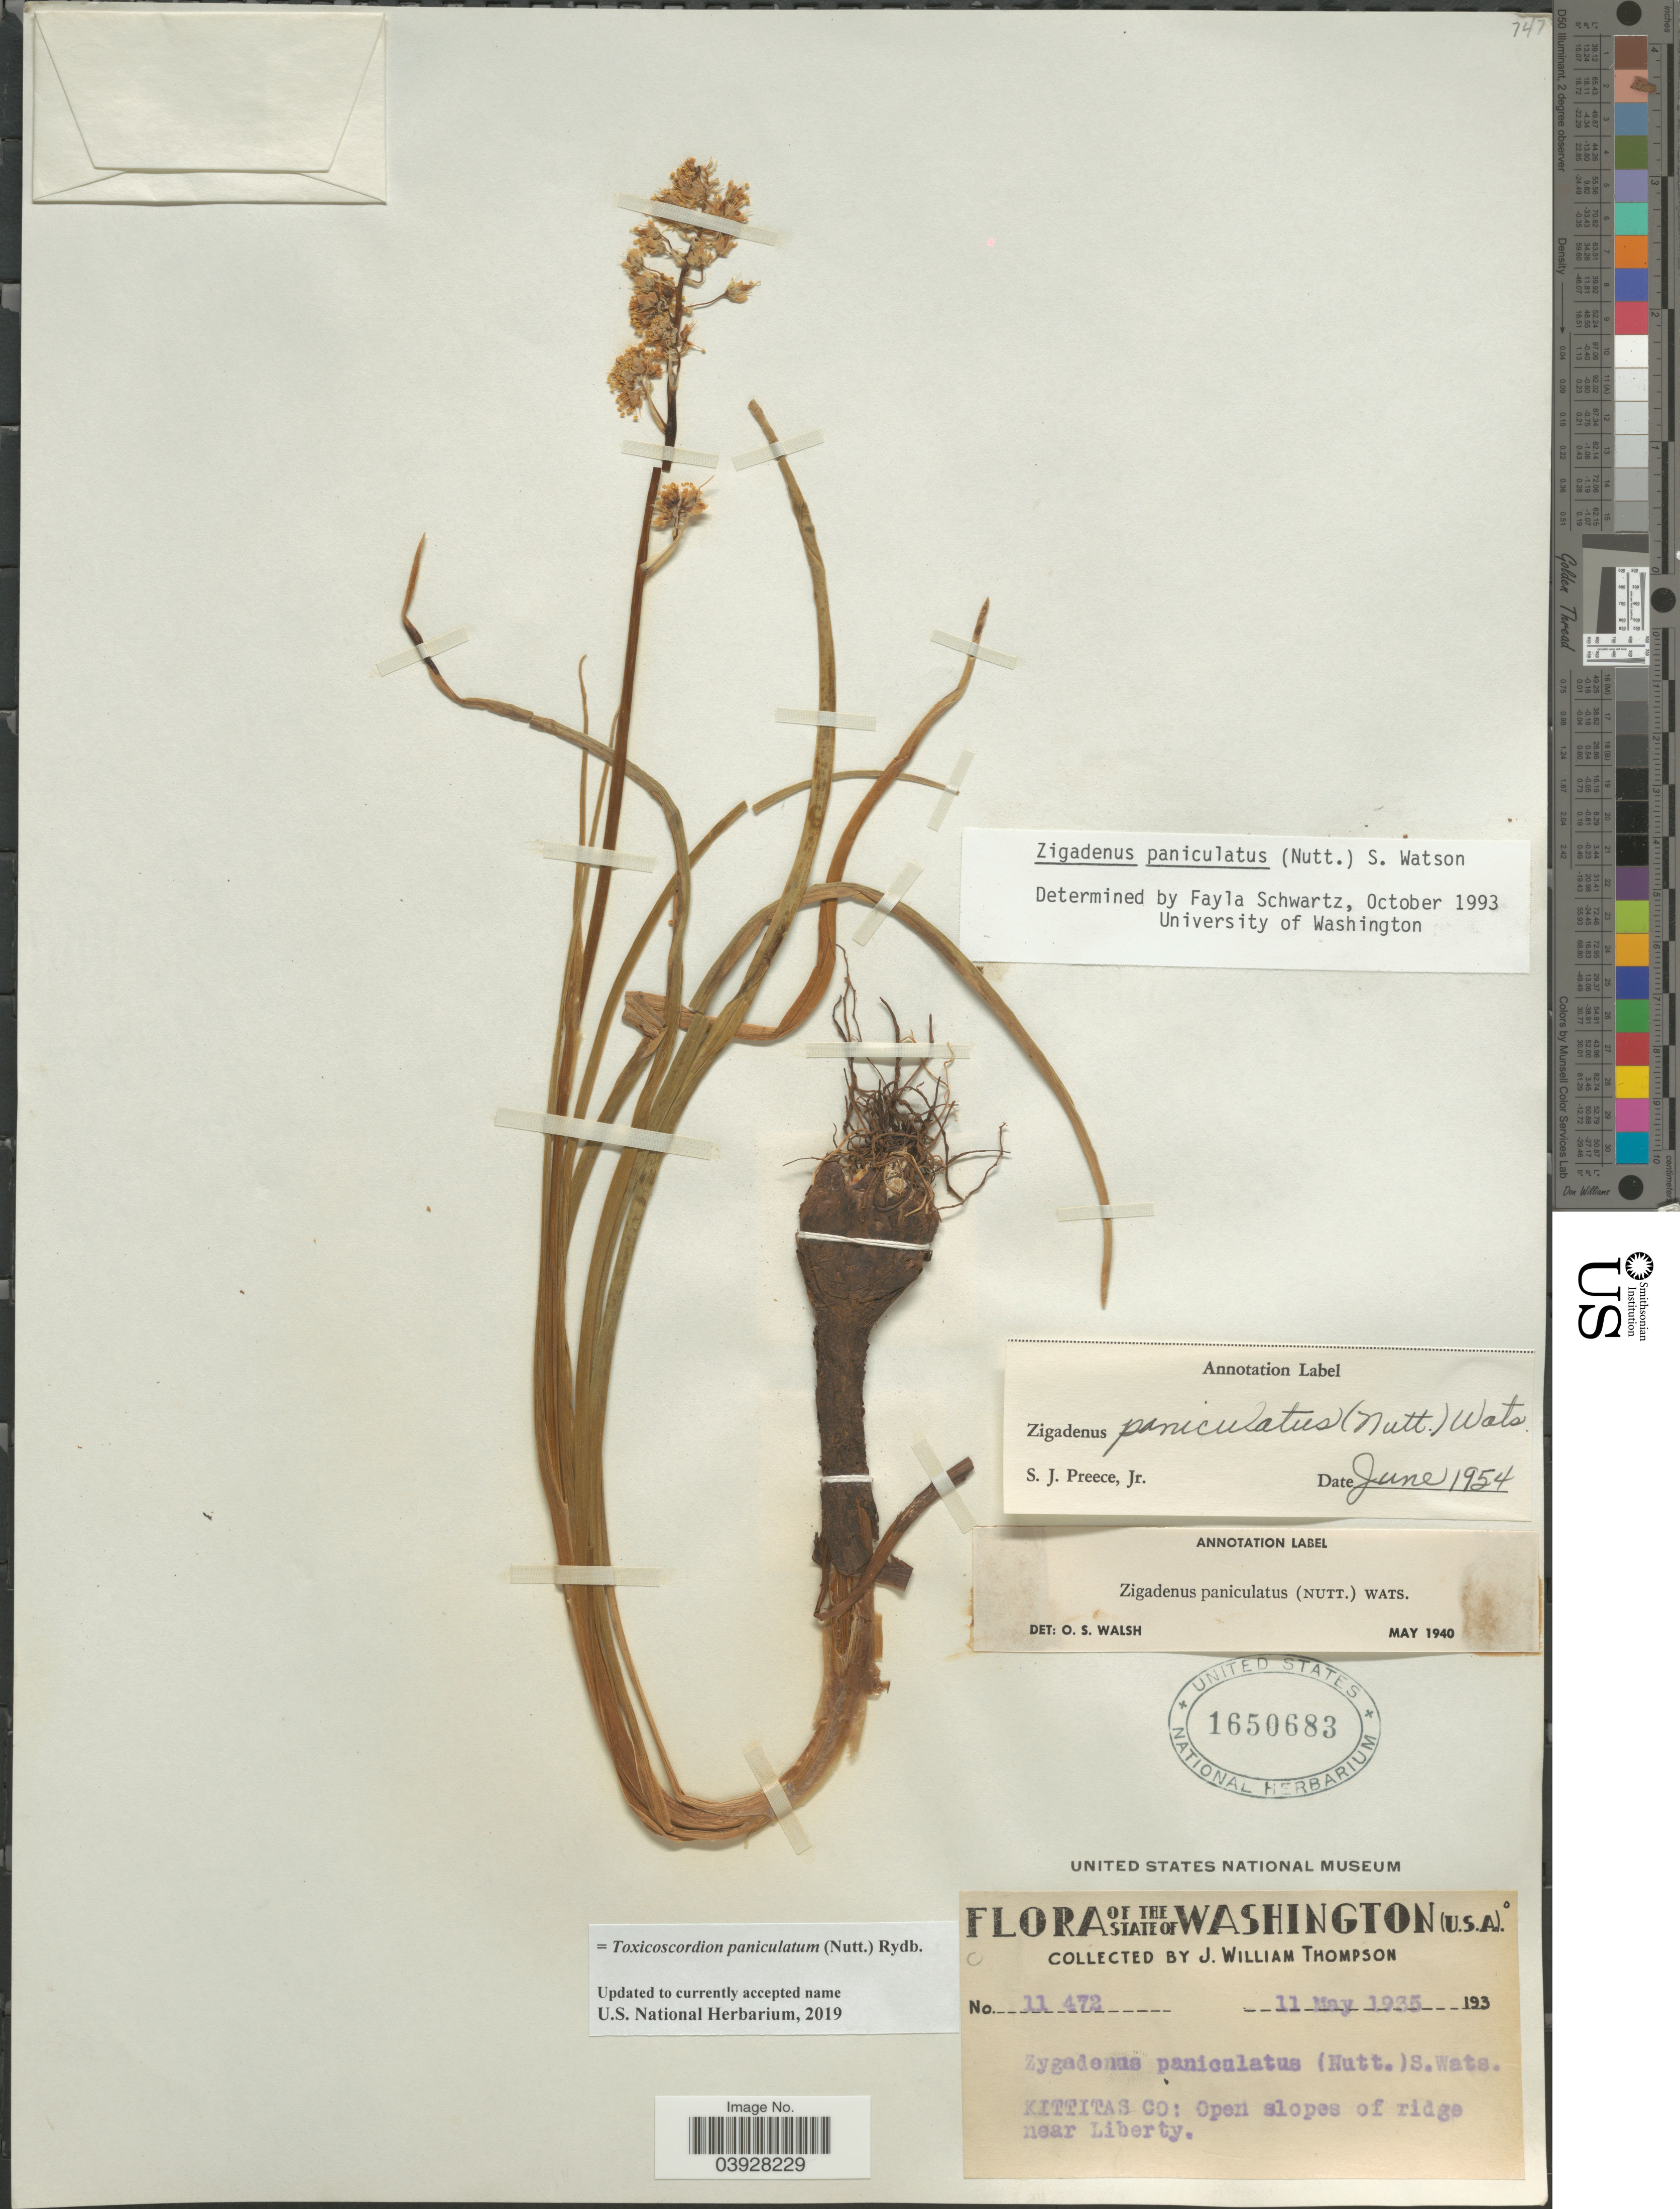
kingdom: Plantae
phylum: Tracheophyta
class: Liliopsida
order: Liliales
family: Melanthiaceae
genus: Toxicoscordion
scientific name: Toxicoscordion paniculatum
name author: (Nutt.) Rydb.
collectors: J. W. Thompson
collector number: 11 472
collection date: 1935-05-11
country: United States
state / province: Washington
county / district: Kittitas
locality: Kittitas Co: Open slopes of ridge near Liberty.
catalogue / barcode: US 1650683